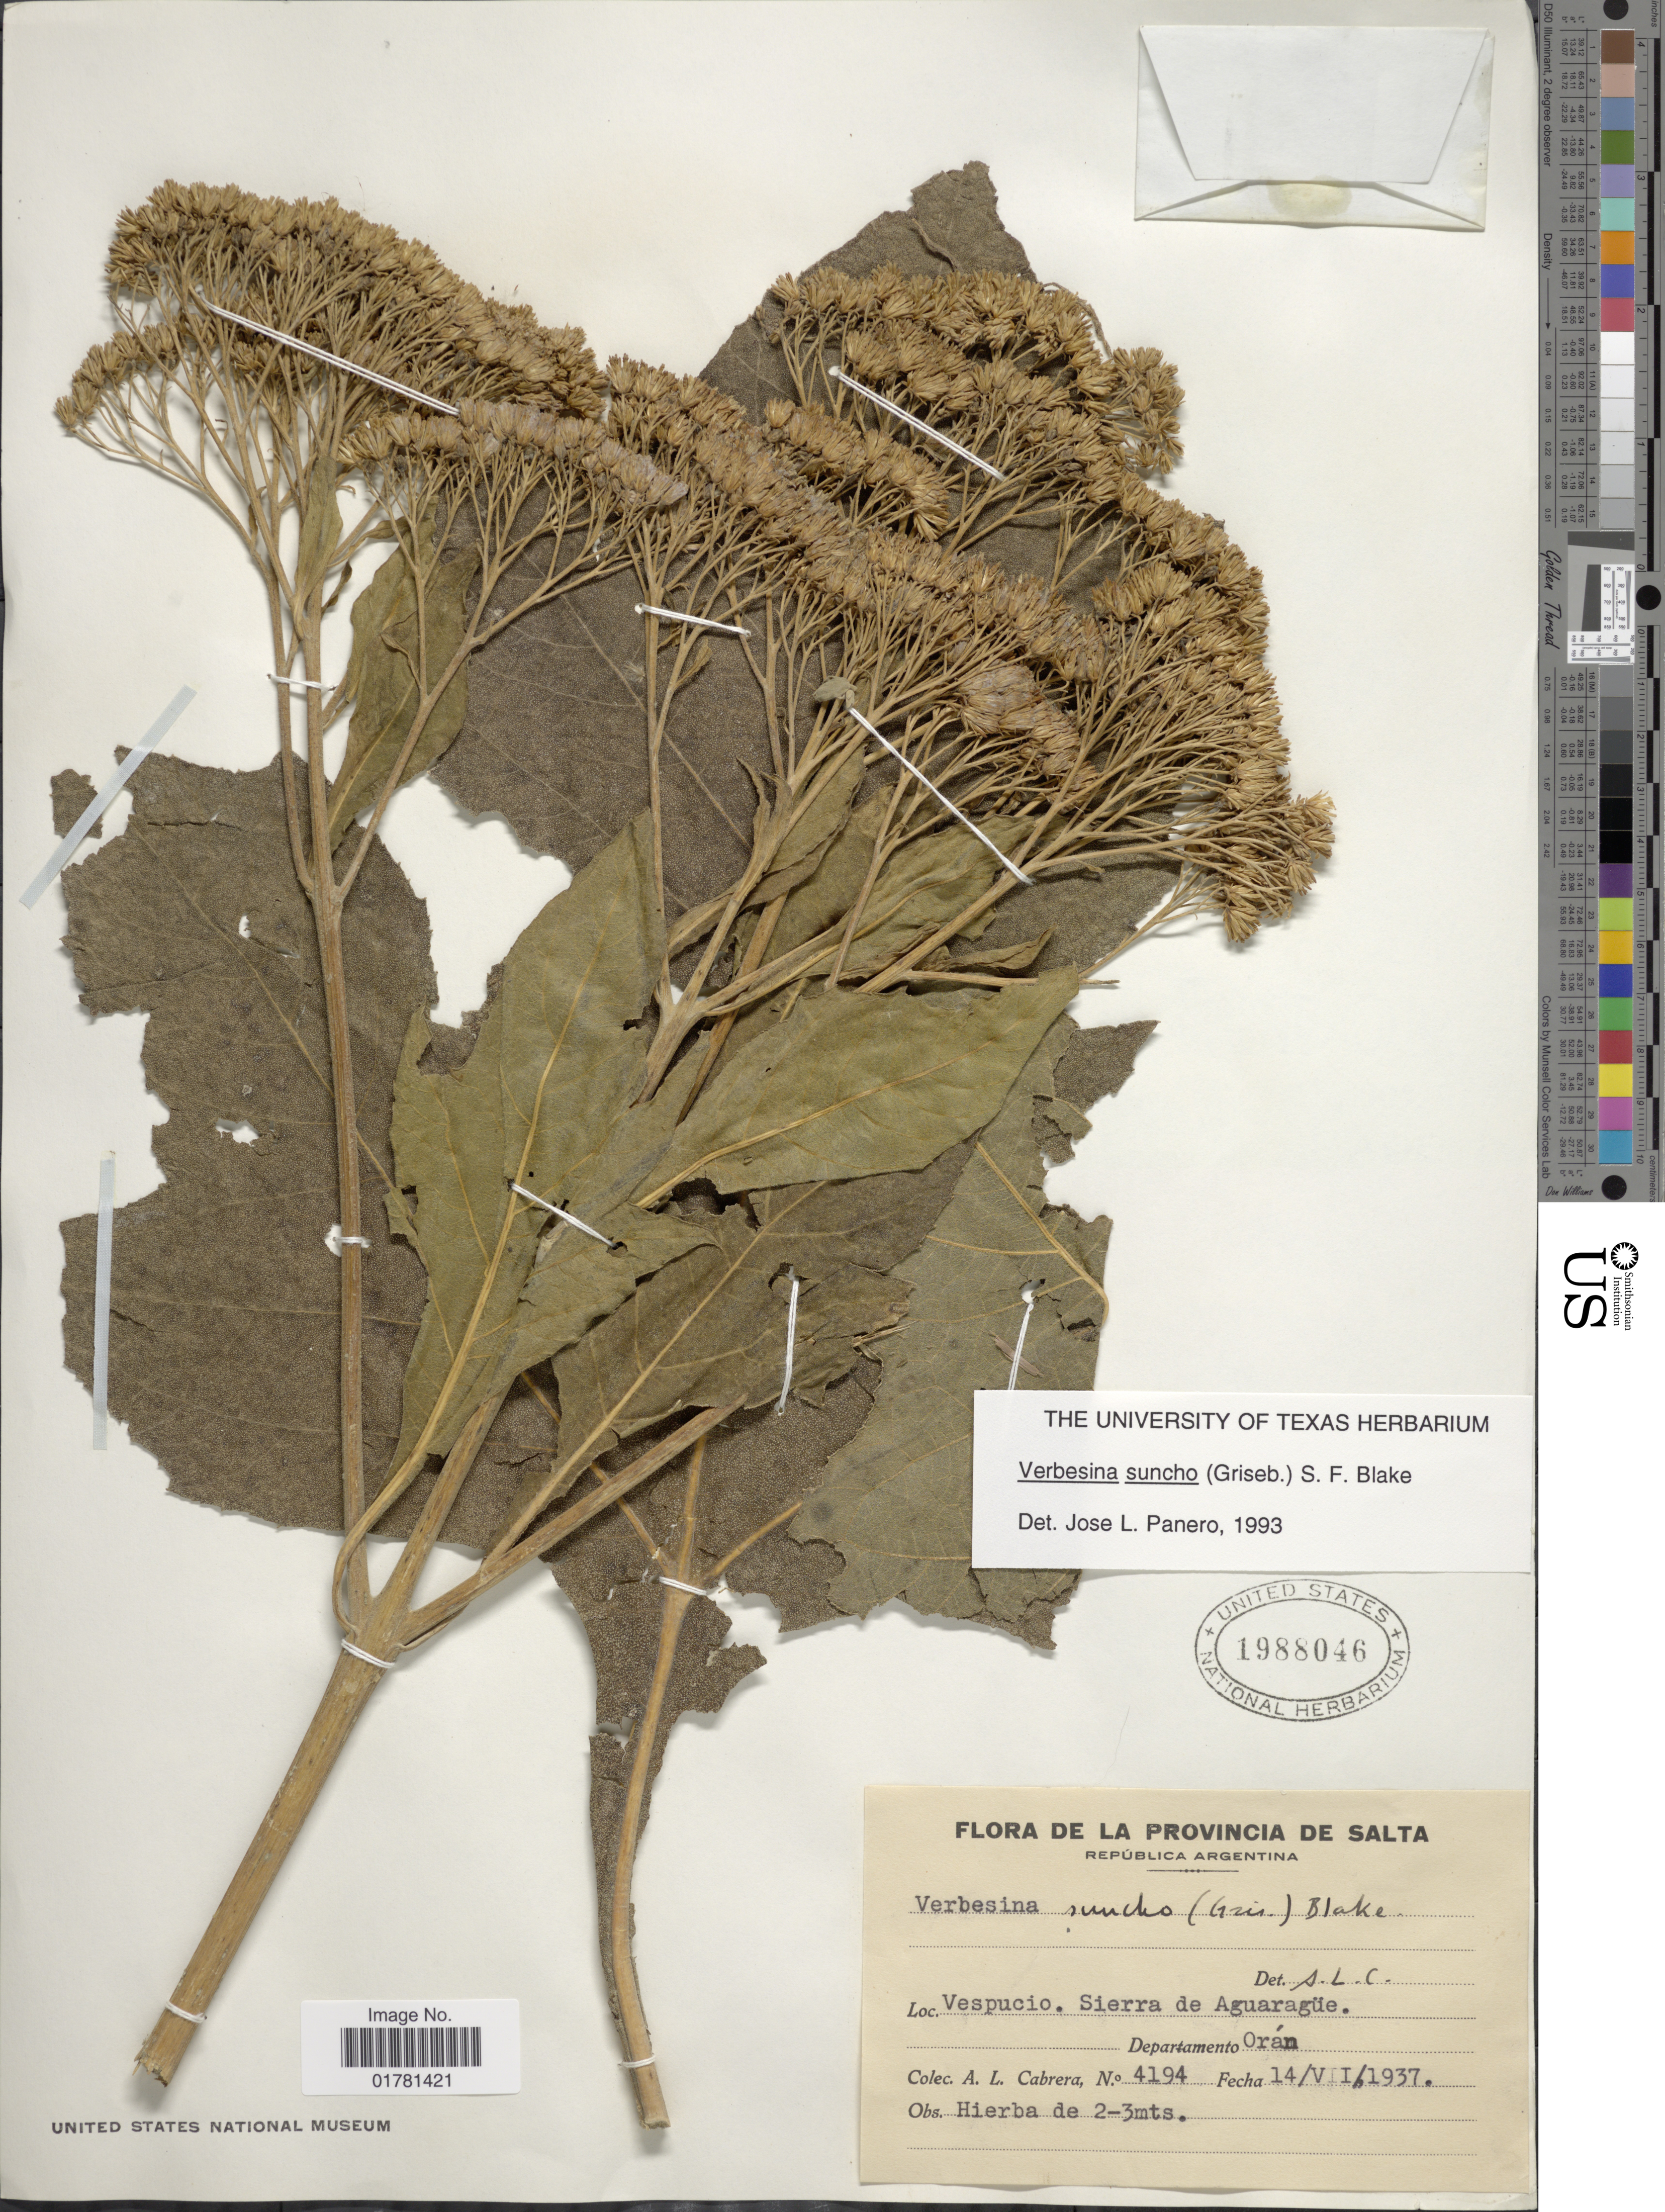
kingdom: Plantae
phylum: Tracheophyta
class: Magnoliopsida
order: Asterales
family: Asteraceae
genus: Verbesina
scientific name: Verbesina suncho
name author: (Griseb.) S.F. Blake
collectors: A. L. Cabrera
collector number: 4194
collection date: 1937-07-14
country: Argentina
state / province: Salta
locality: República Argentina, Vespucio. Sierra de Aguaragüe, Departamento Orán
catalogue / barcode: US 1988046